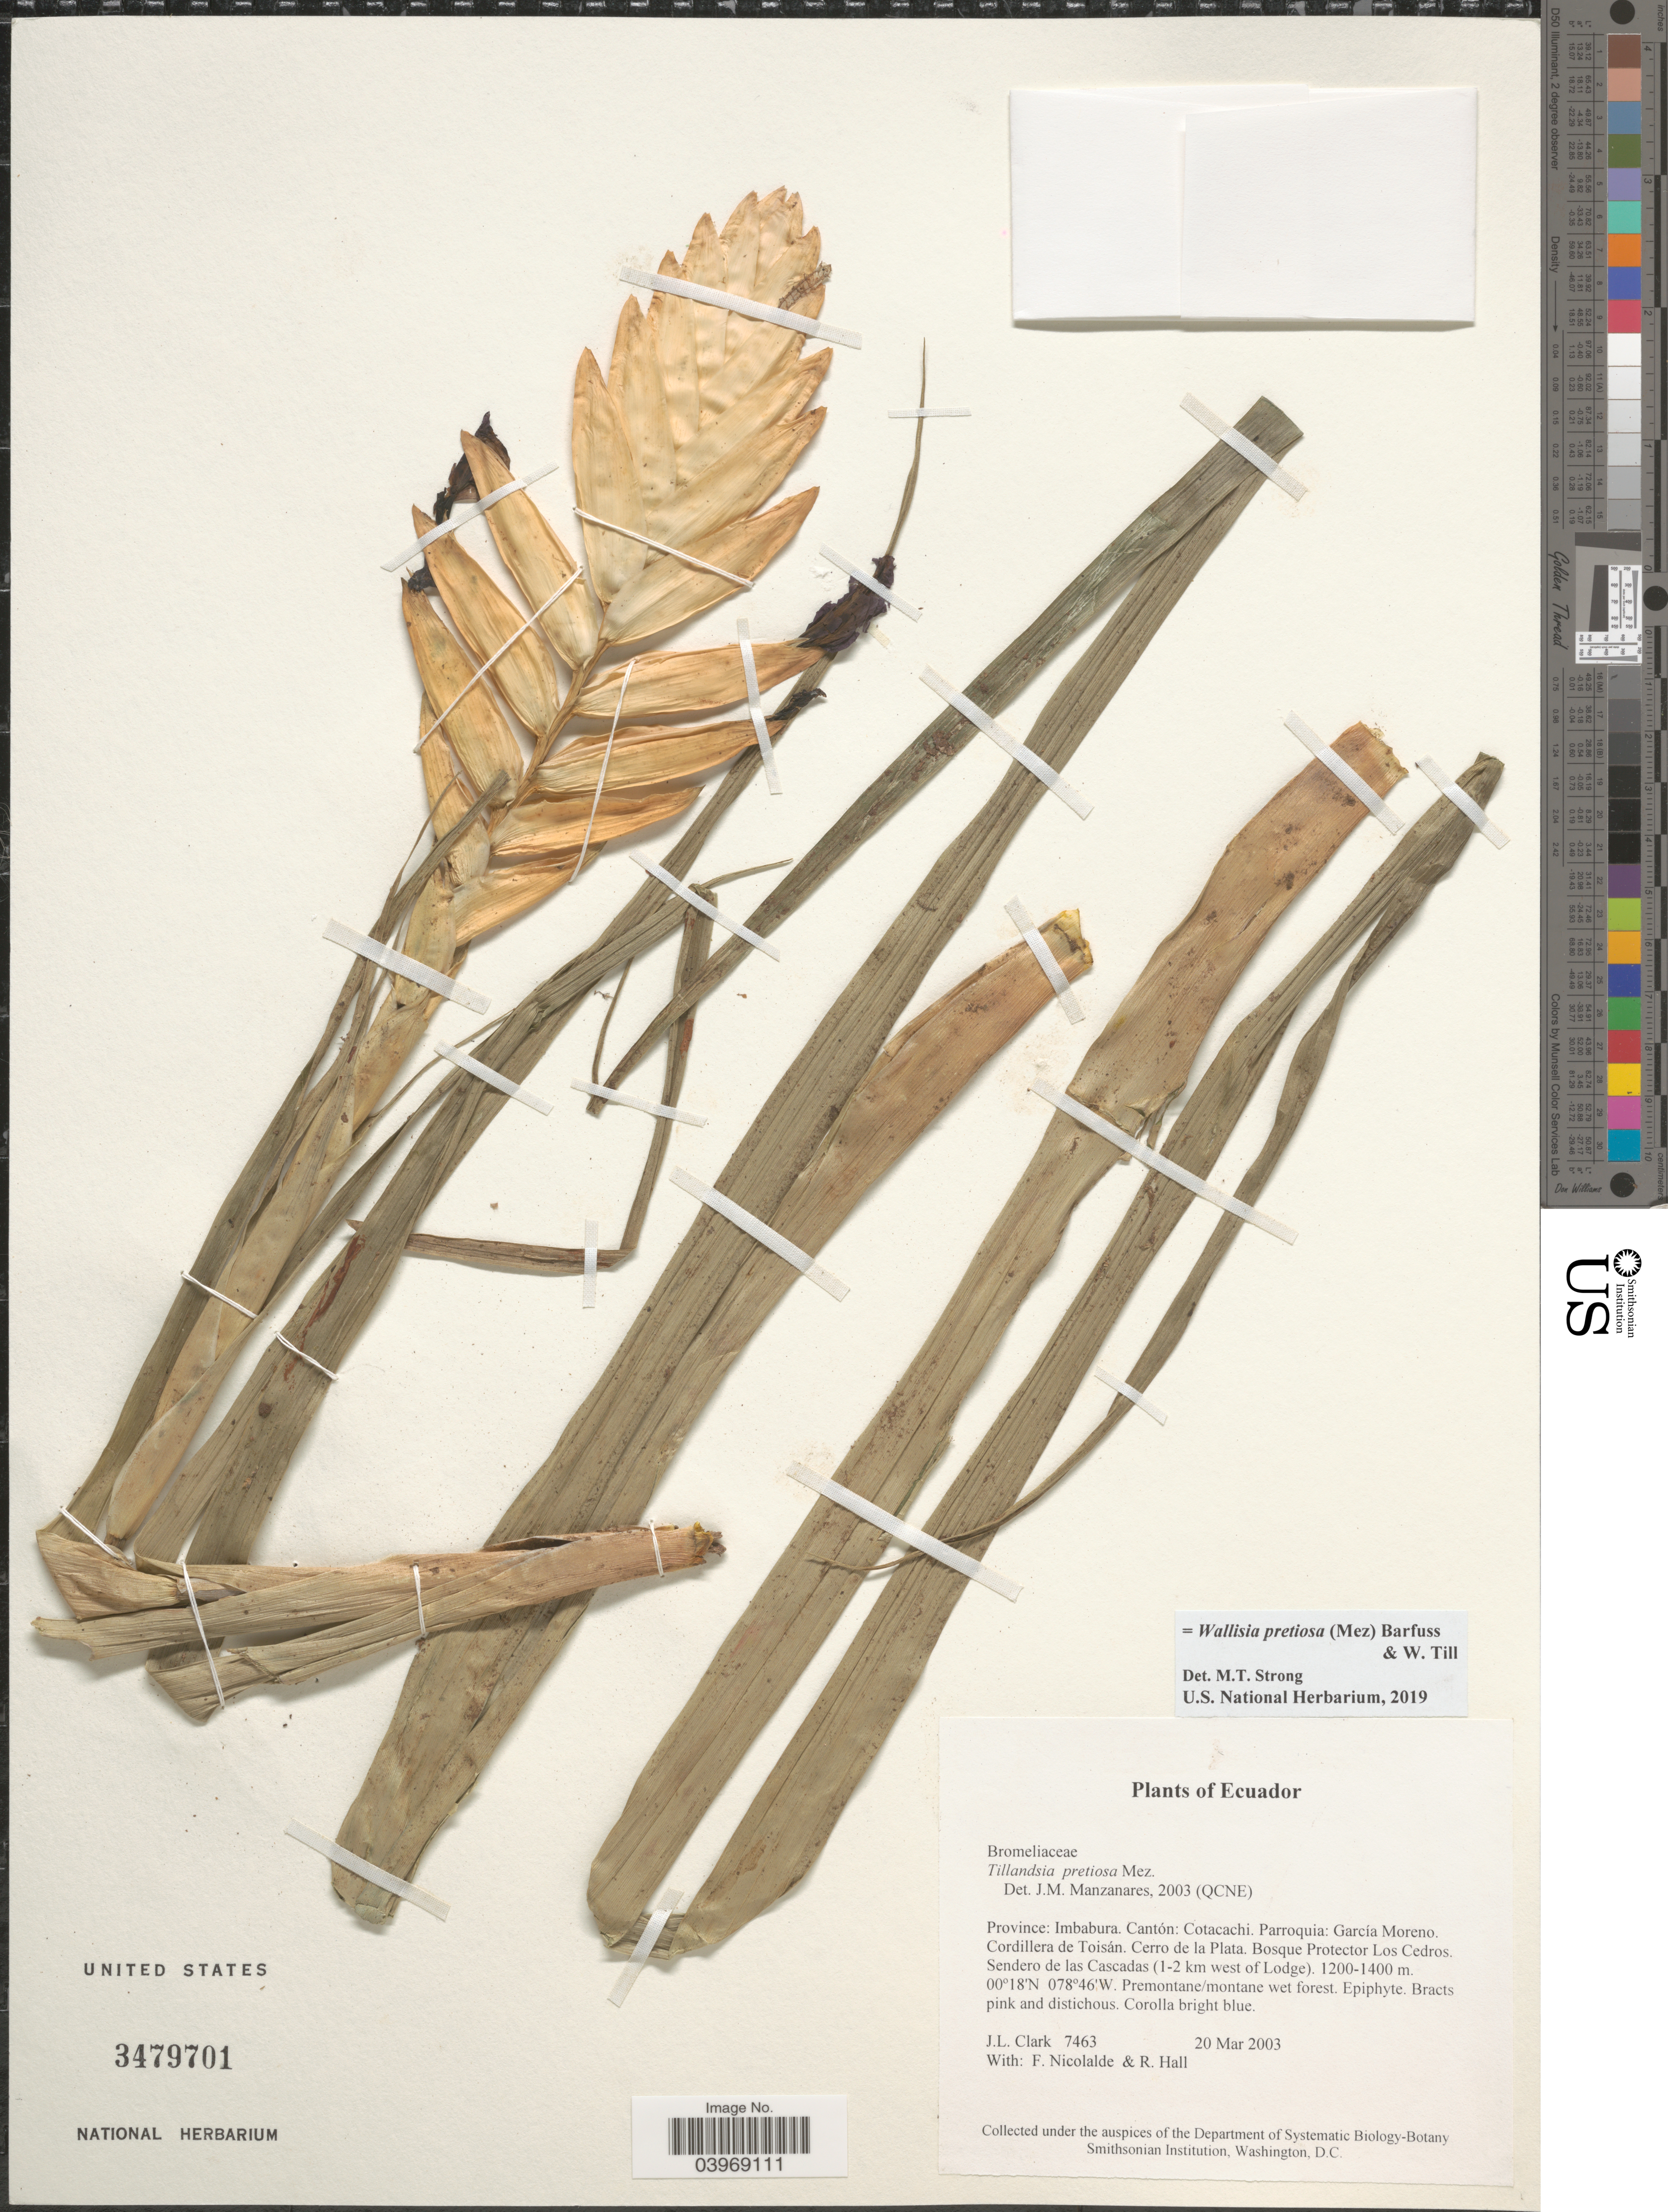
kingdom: Plantae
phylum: Tracheophyta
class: Liliopsida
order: Poales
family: Bromeliaceae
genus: Wallisia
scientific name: Wallisia pretiosa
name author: (Mez) Barfuss & W. Till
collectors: J. L. Clark, F. Nicolalde & R. Hall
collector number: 7463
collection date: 2003-03-20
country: Ecuador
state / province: Imbabura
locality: Cantón: Cotacachi. Parroquia: García Moreno. Cordillera de Toisán. Cerro de la Plata. Bosque Protector Los Cedros. Sendero de las Cascadas (1-2 km west of Lodge).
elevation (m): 1200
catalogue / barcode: US 3479701